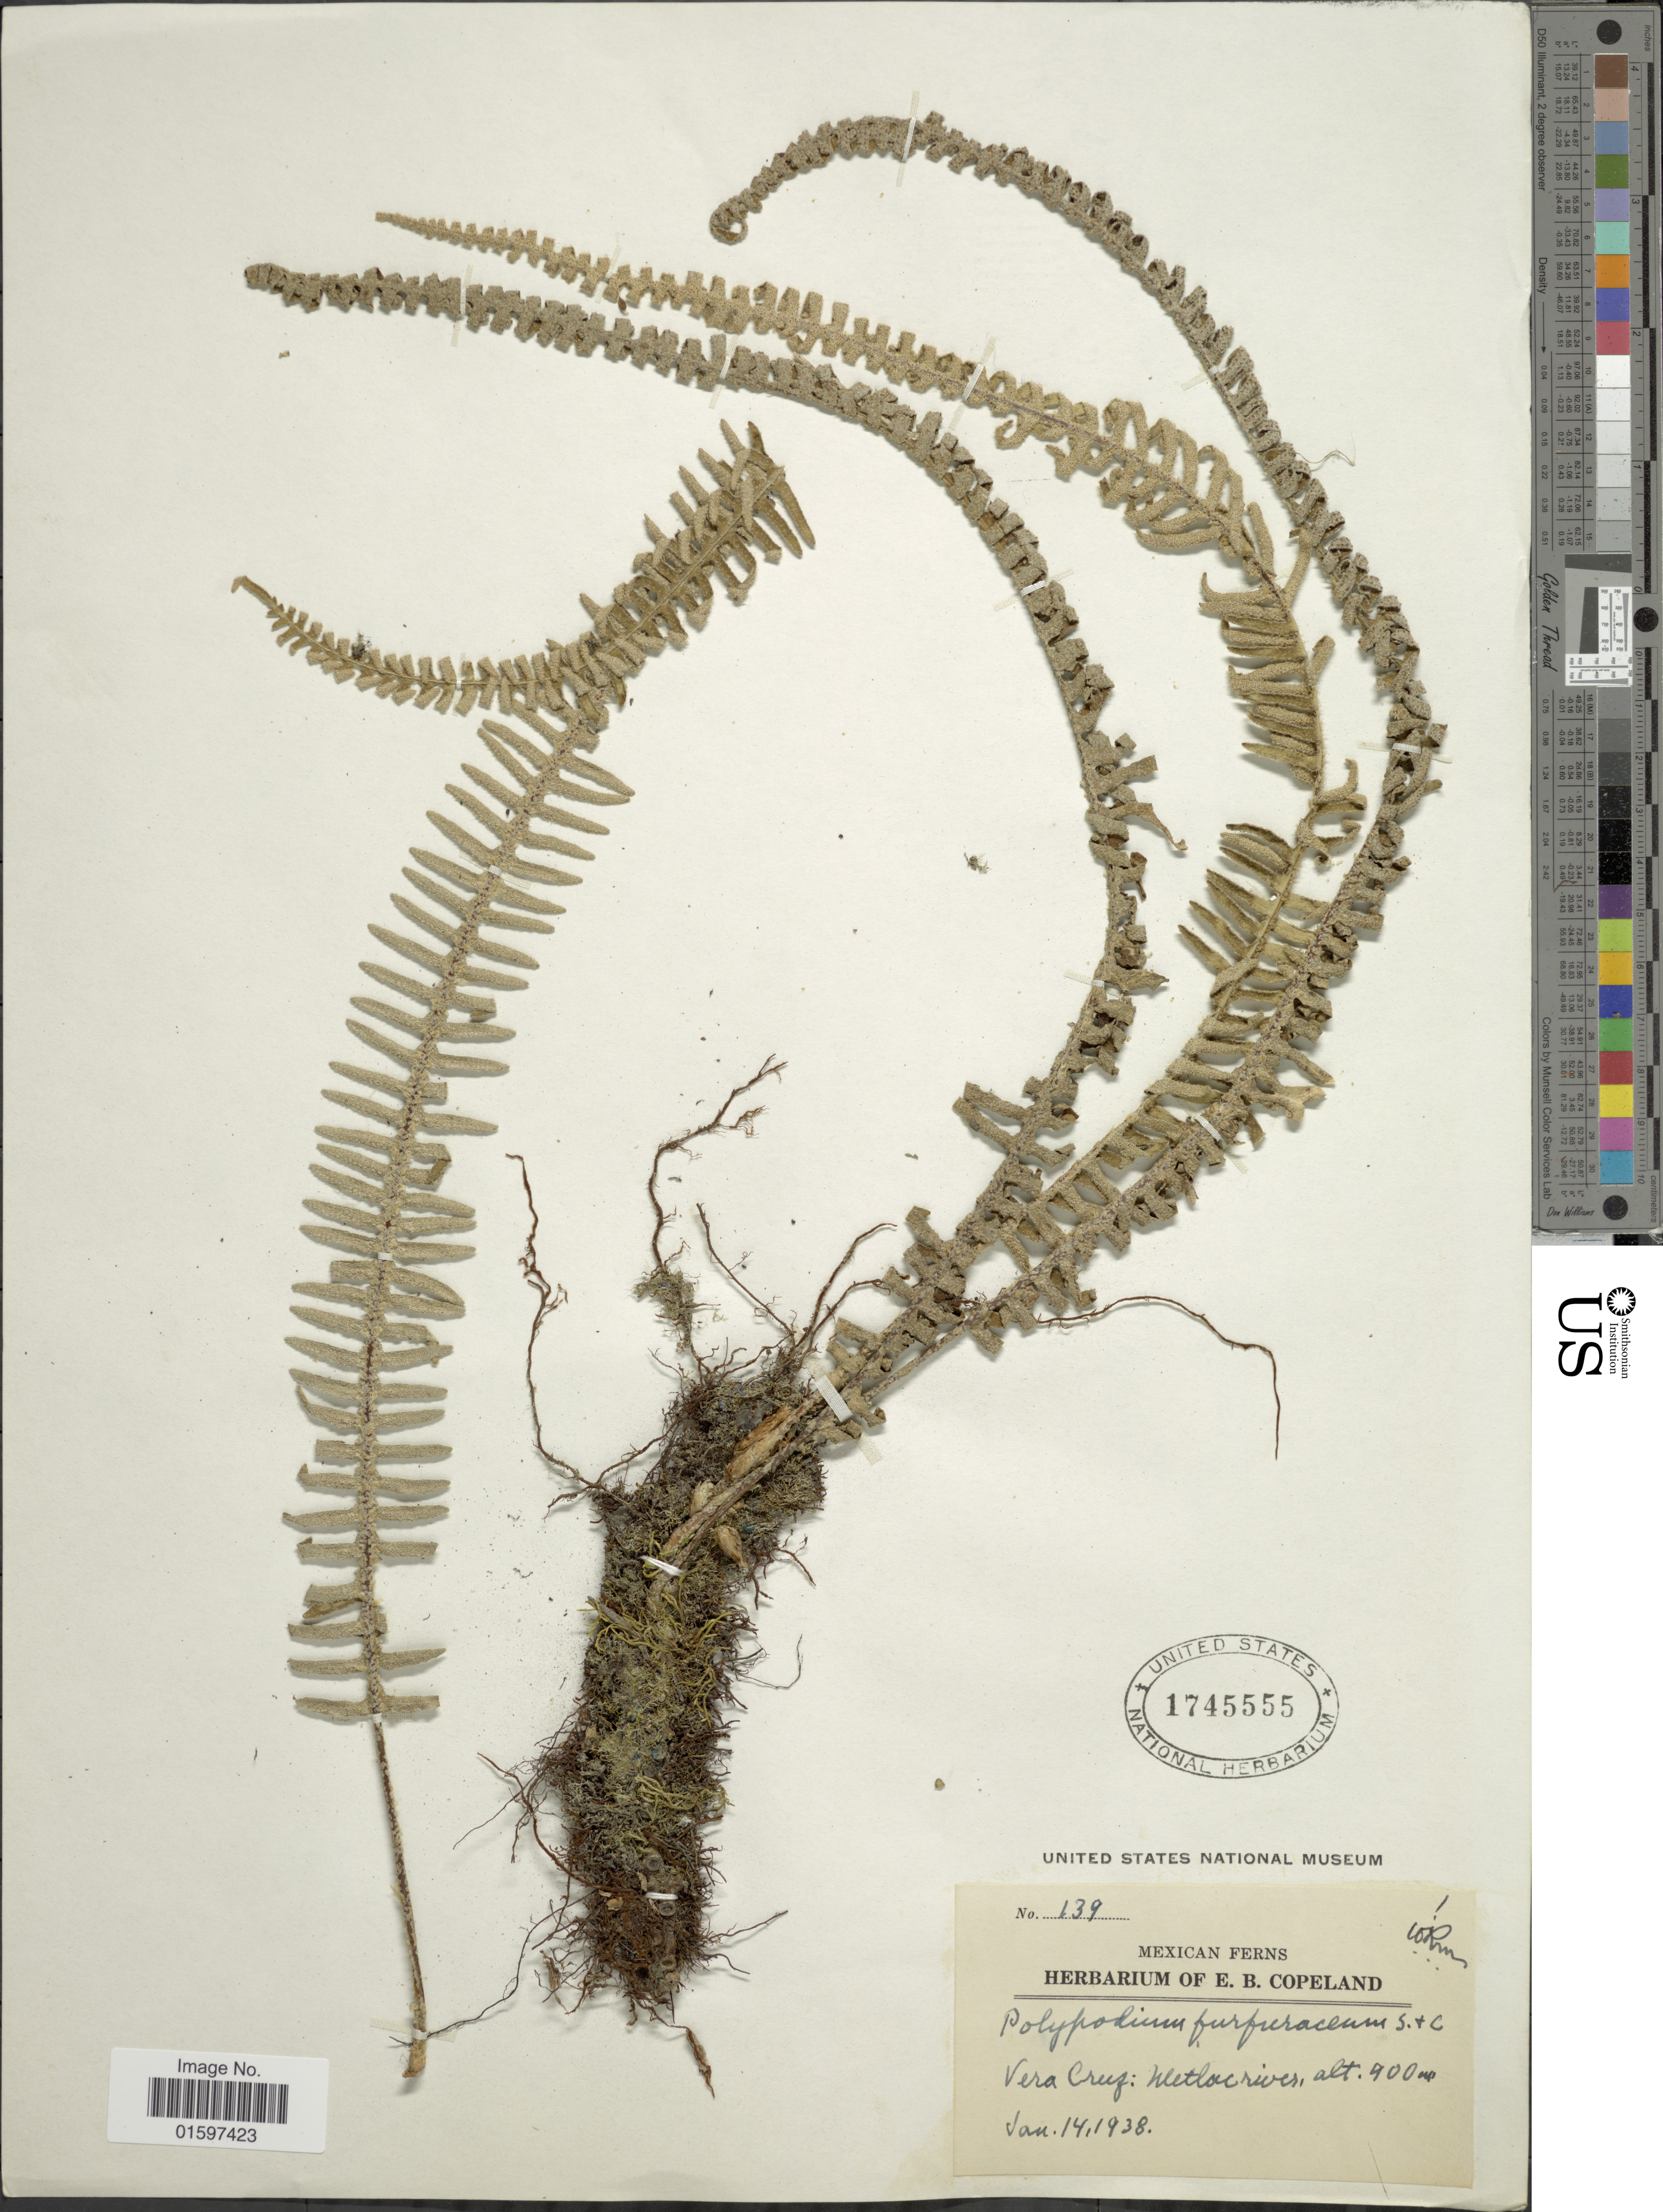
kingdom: Plantae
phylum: Tracheophyta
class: Polypodiopsida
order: Polypodiales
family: Polypodiaceae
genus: Pleopeltis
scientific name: Pleopeltis furfuracea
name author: (Schltdl. & Cham.) A.R. Sm. & Tejero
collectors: ex herb. E. B. Copeland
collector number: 139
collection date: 1938-01-14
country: Mexico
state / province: Veracruz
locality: Wetlac river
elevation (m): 900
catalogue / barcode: US 1745555